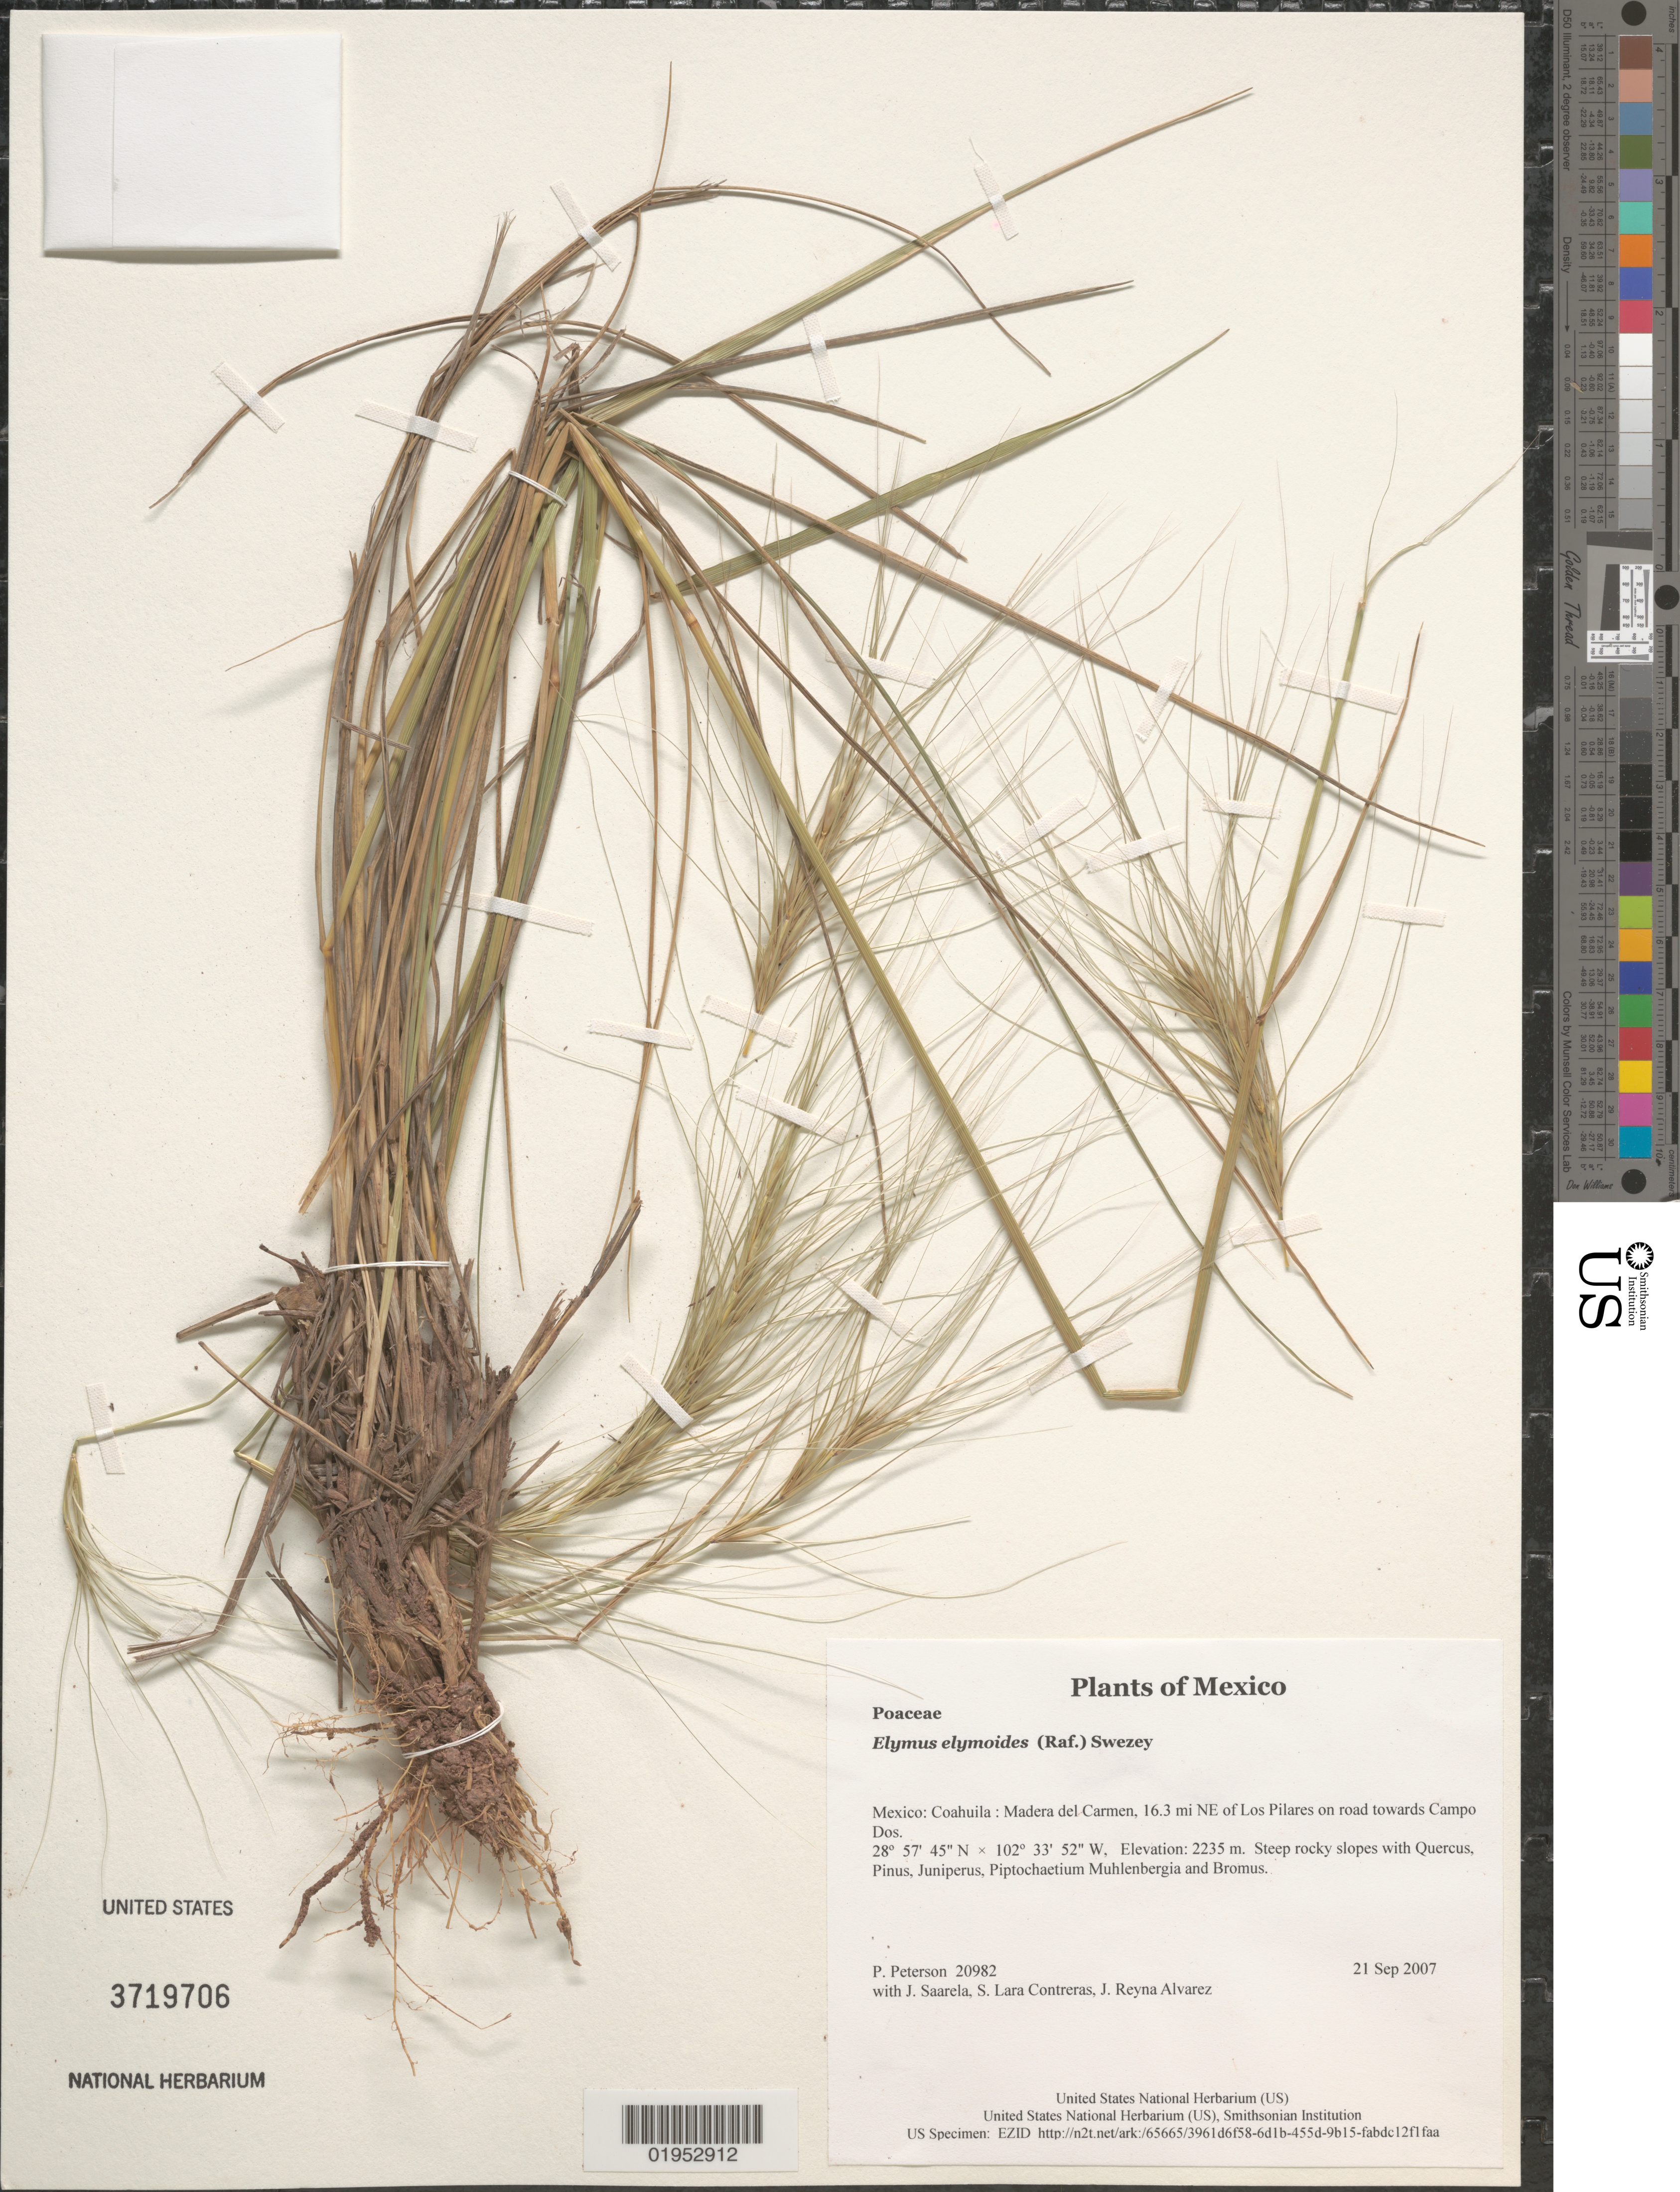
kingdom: Plantae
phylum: Tracheophyta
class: Liliopsida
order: Poales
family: Poaceae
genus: Elymus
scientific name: Elymus elymoides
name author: (Raf.) Swezey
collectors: P. M. Peterson, J. Saarela, S. Lara Contreras & J. Reyna Alvarez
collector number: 20982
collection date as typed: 21 Sep 2007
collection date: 2007-09-21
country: Mexico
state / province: Coahuila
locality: Madera del Carmen, 16.3 mi NE of Los Pilares on road towards Campo Dos.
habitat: Steep rocky slopes with Quercus, Pinus, Juniperus, Piptochaetium Muhlenbergia and Bromus.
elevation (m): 2235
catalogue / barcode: US 3719706